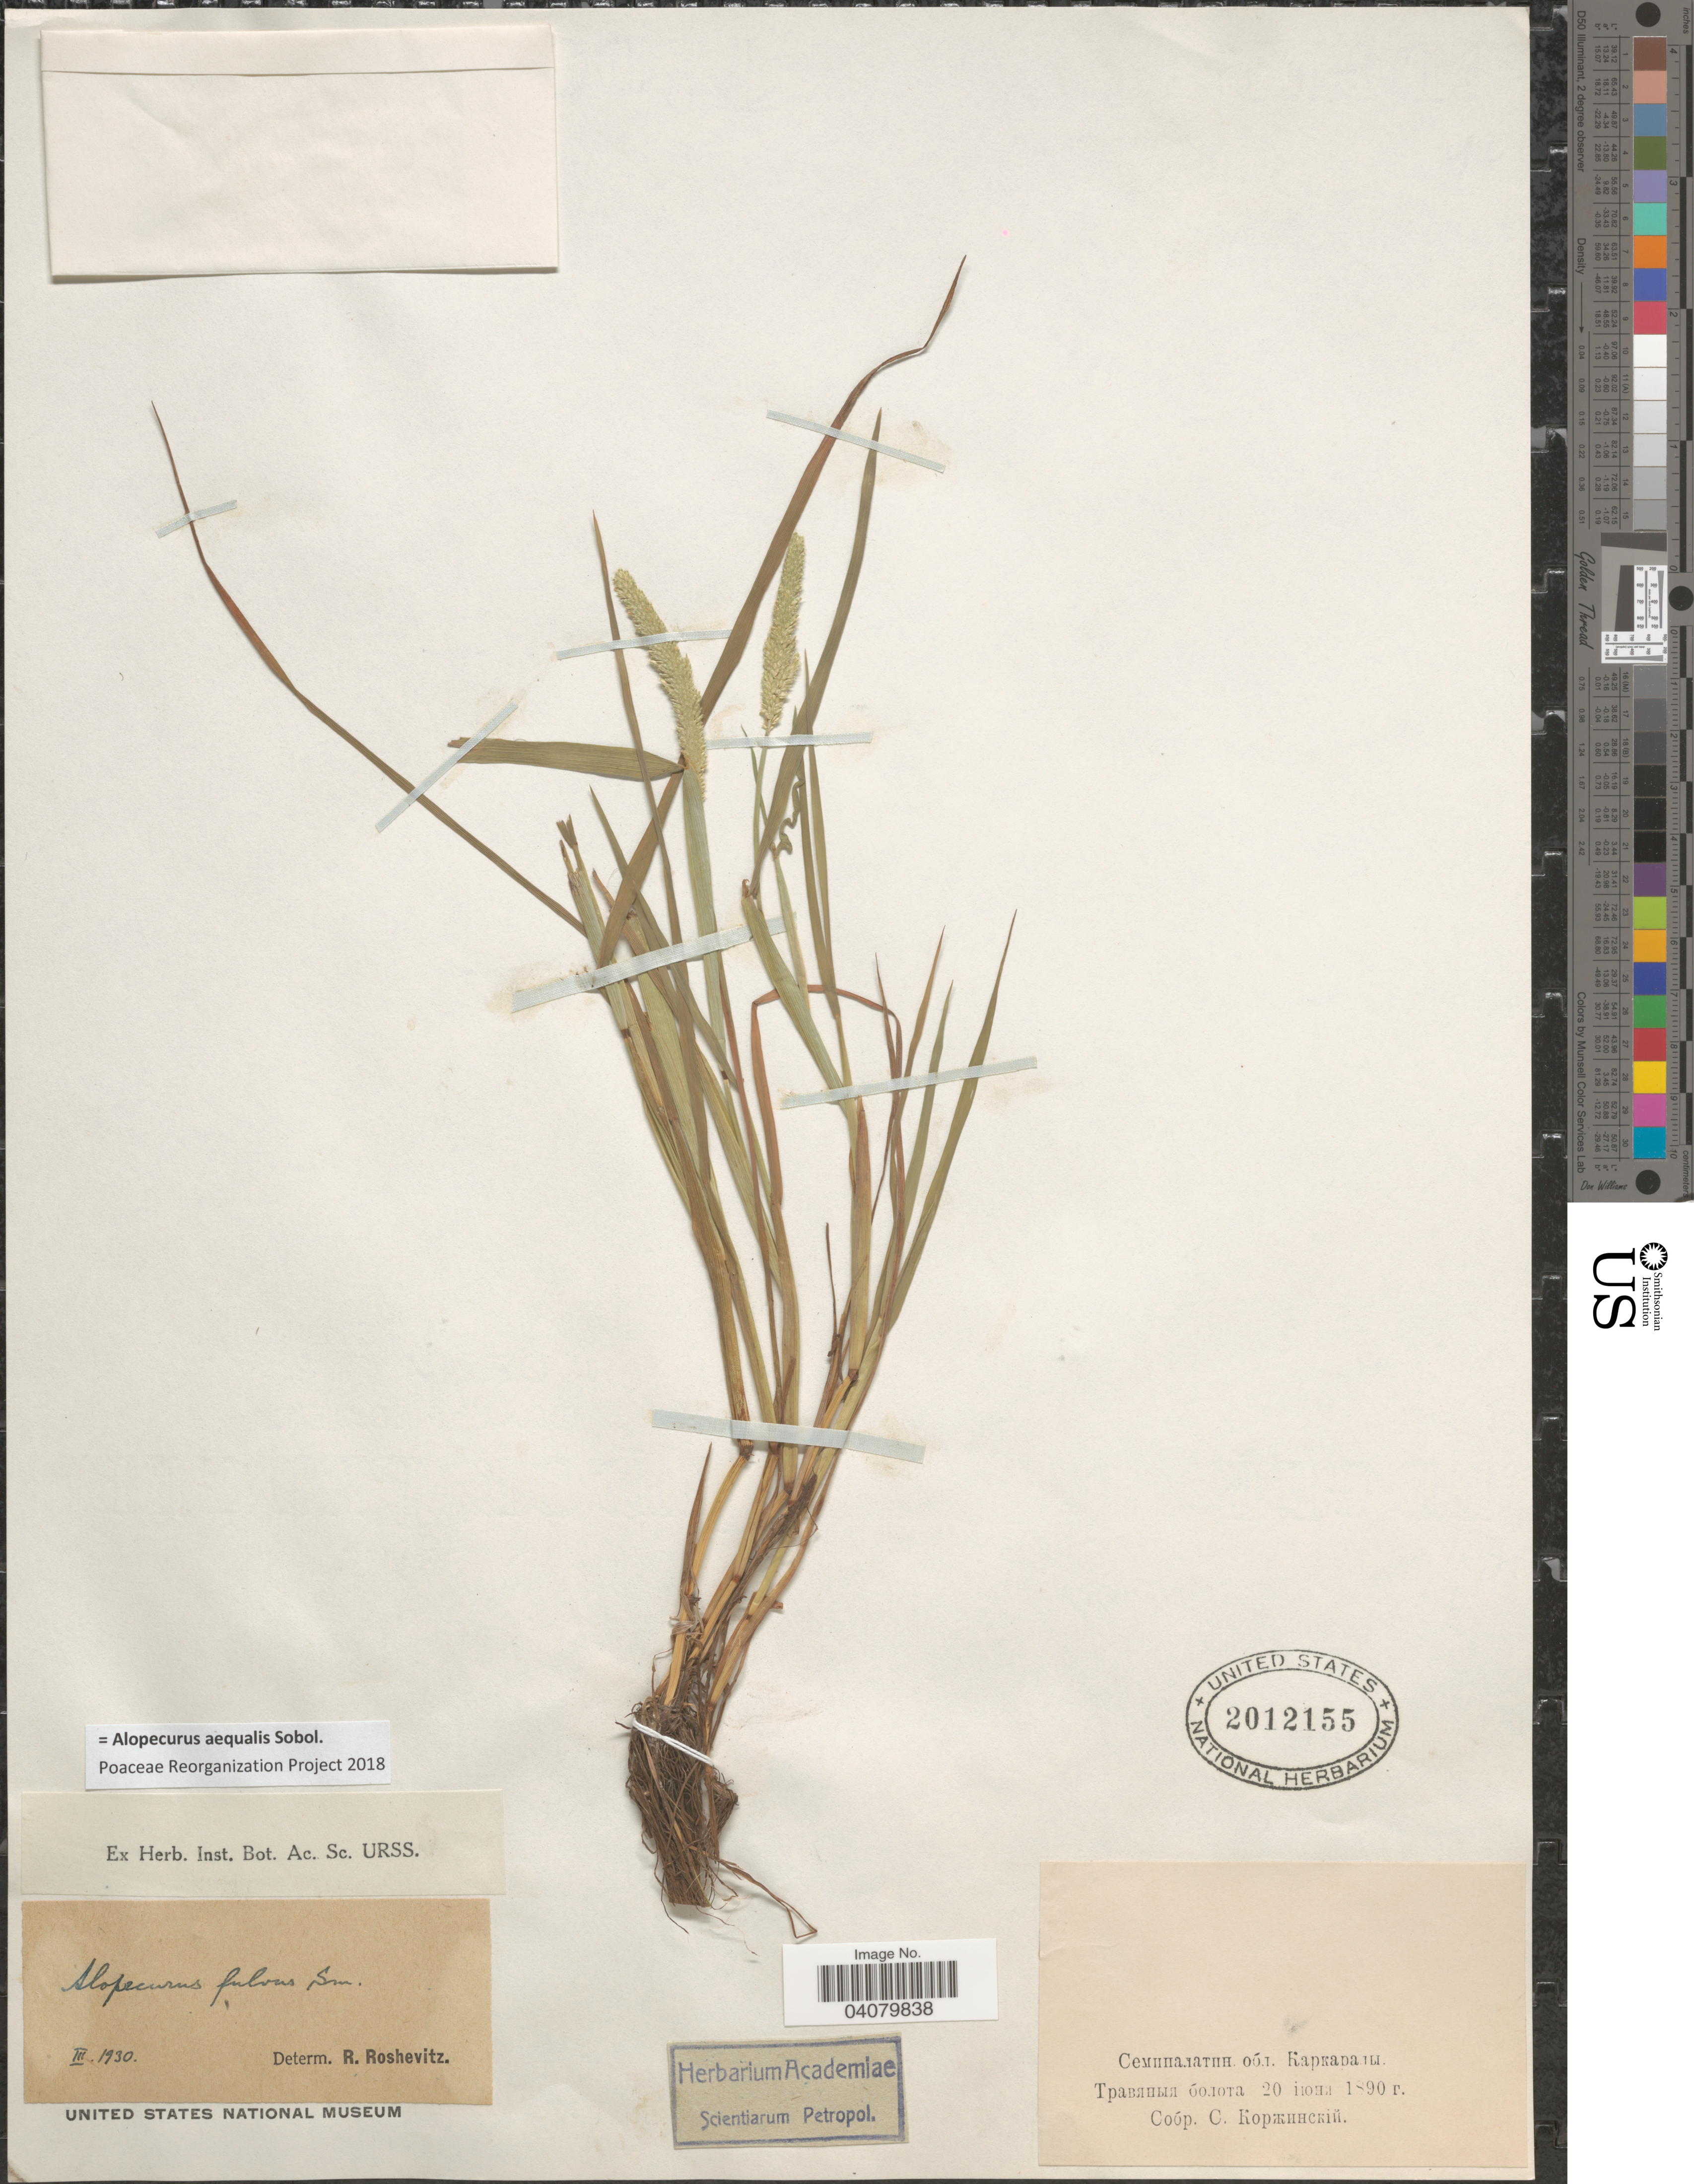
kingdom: Plantae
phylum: Tracheophyta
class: Liliopsida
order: Poales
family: Poaceae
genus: Alopecurus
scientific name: Alopecurus aequalis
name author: Sobol.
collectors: S. Korzhinskiy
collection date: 1890-07-20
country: Kazakhstan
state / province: Qaraghandy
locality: Karkaraly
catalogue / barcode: US 2012155